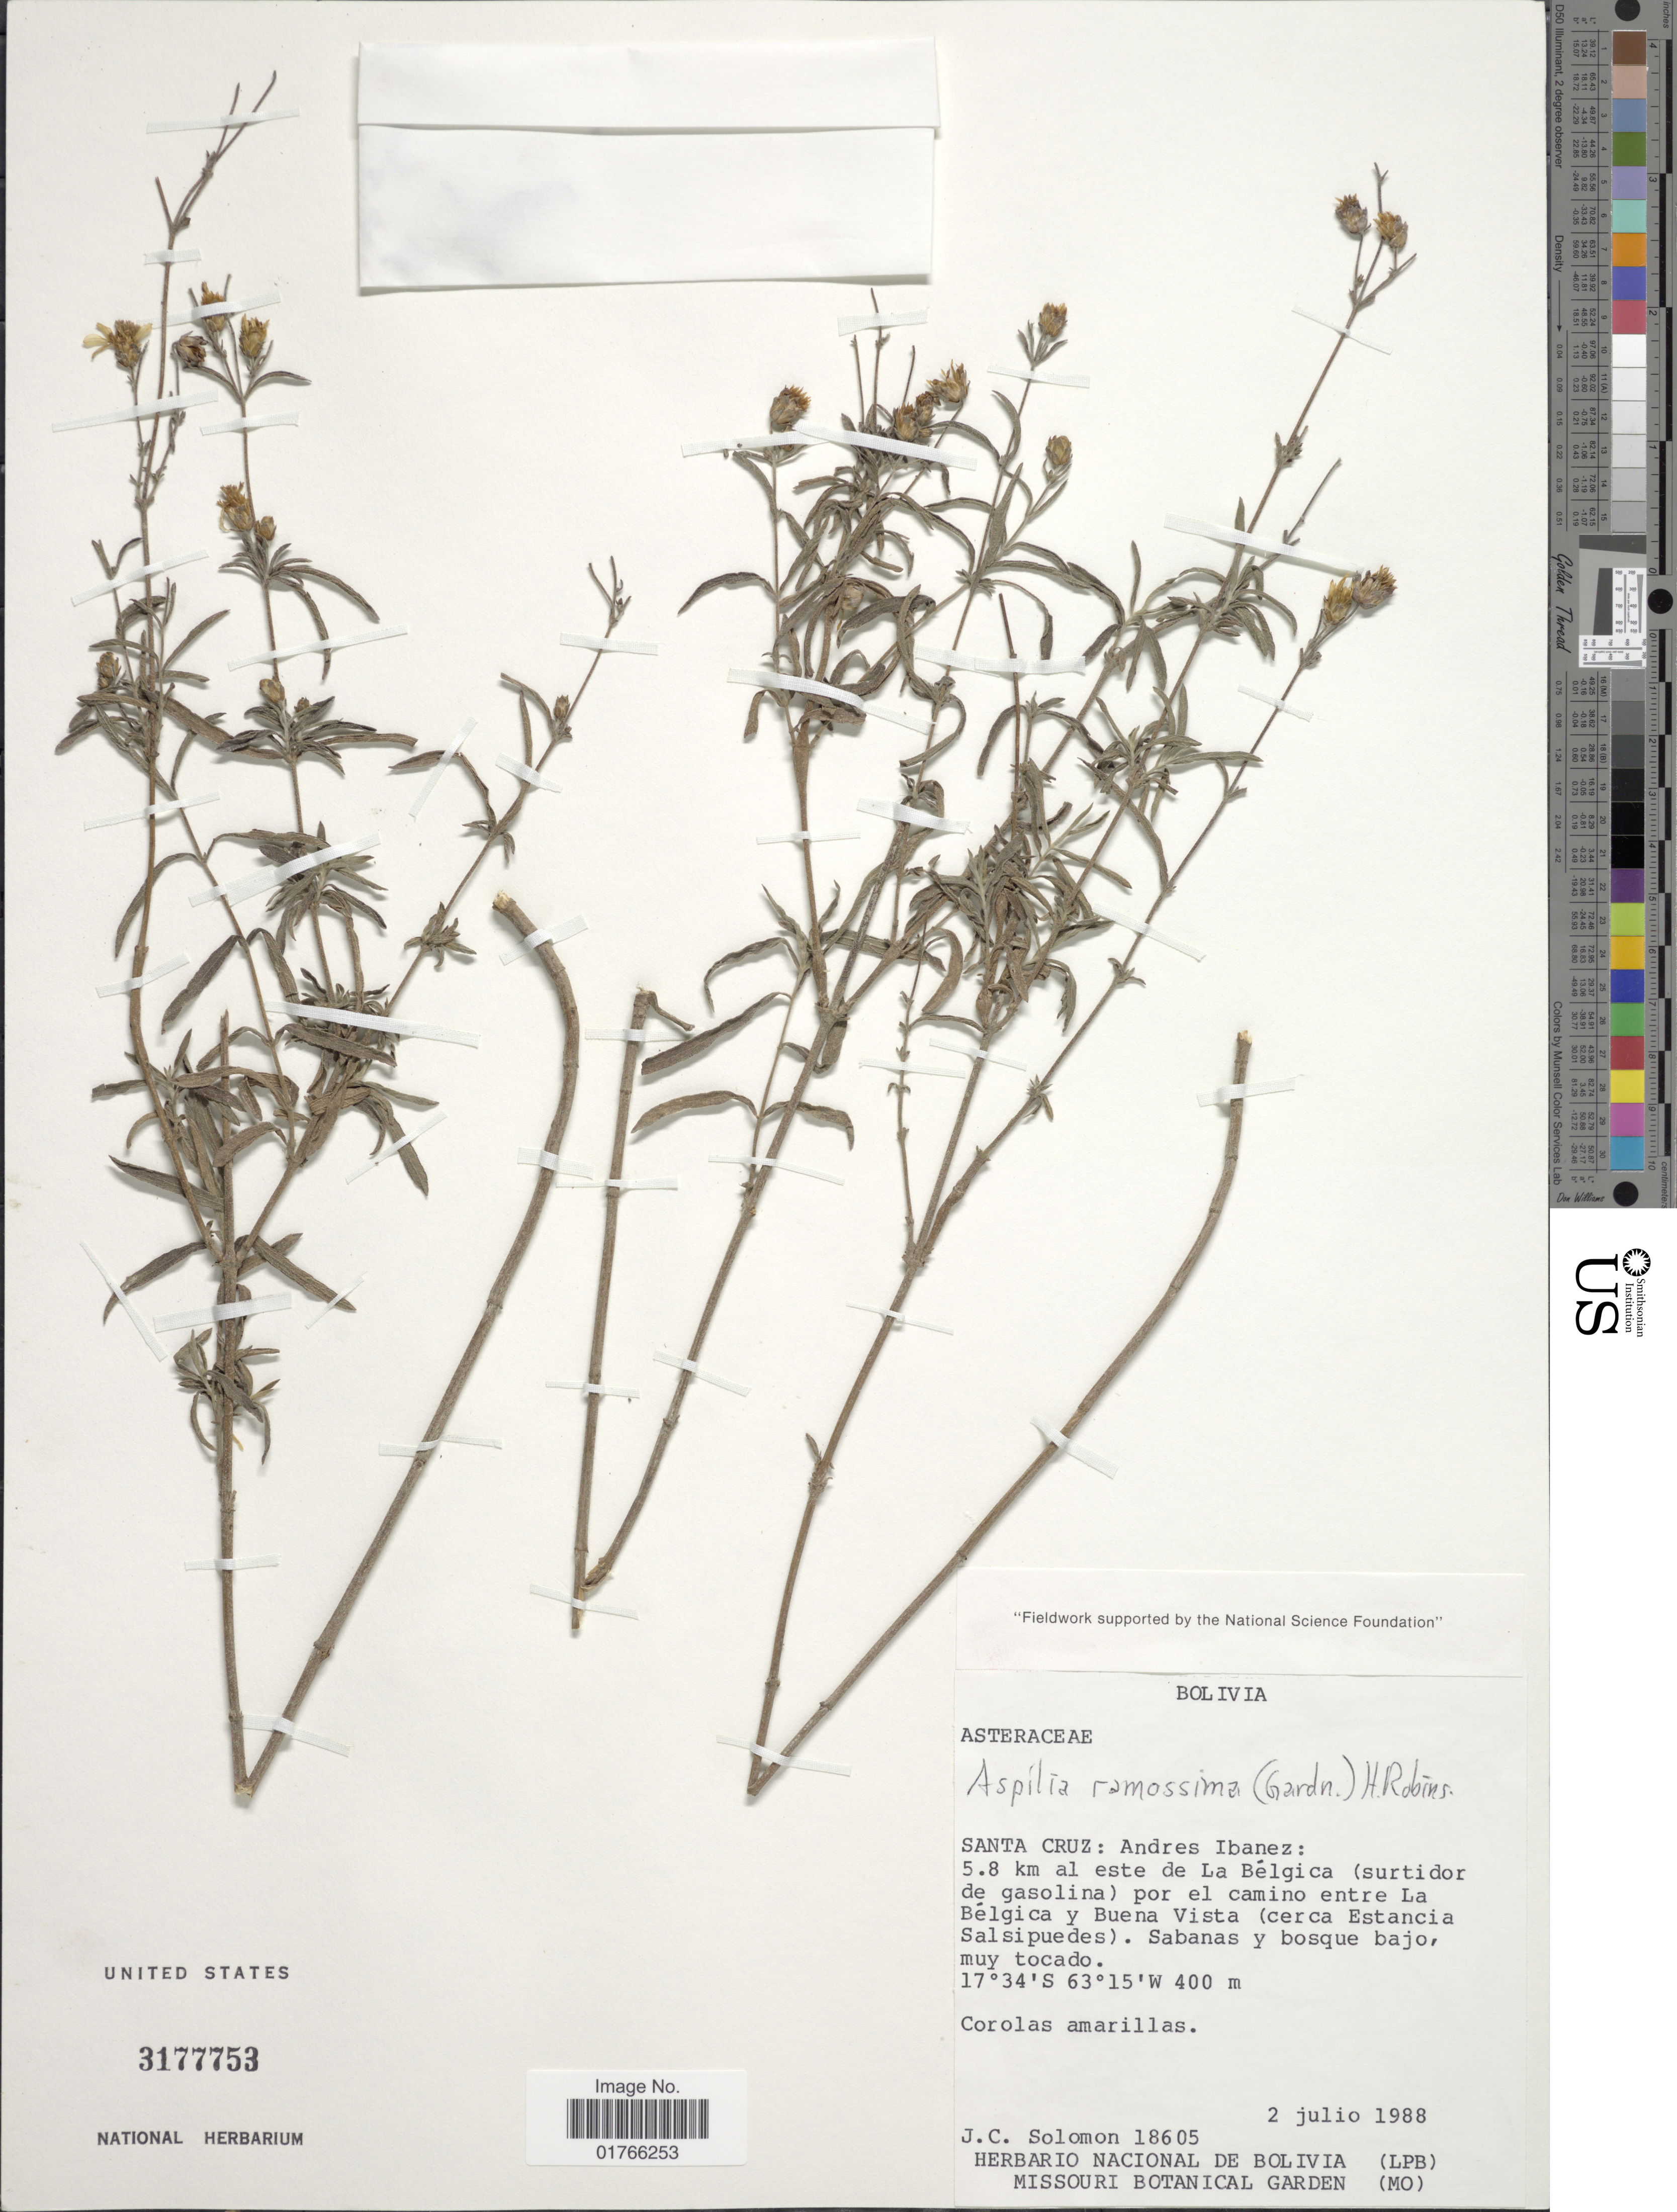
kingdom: Plantae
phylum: Tracheophyta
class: Magnoliopsida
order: Asterales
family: Asteraceae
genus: Aspilia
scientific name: Aspilia ramosissima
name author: (Gardner) H. Rob.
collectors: J. C. Solomon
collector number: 18605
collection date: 1988-07-02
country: Bolivia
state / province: Santa Cruz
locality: Andres Ibanez, 5.8 km al este de La Bélgica (surtidor de gasolina) por el camino entre La Bélgica y Buena Vista (cerca Estancia Salsipuedes)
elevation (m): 400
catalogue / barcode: US 3177753